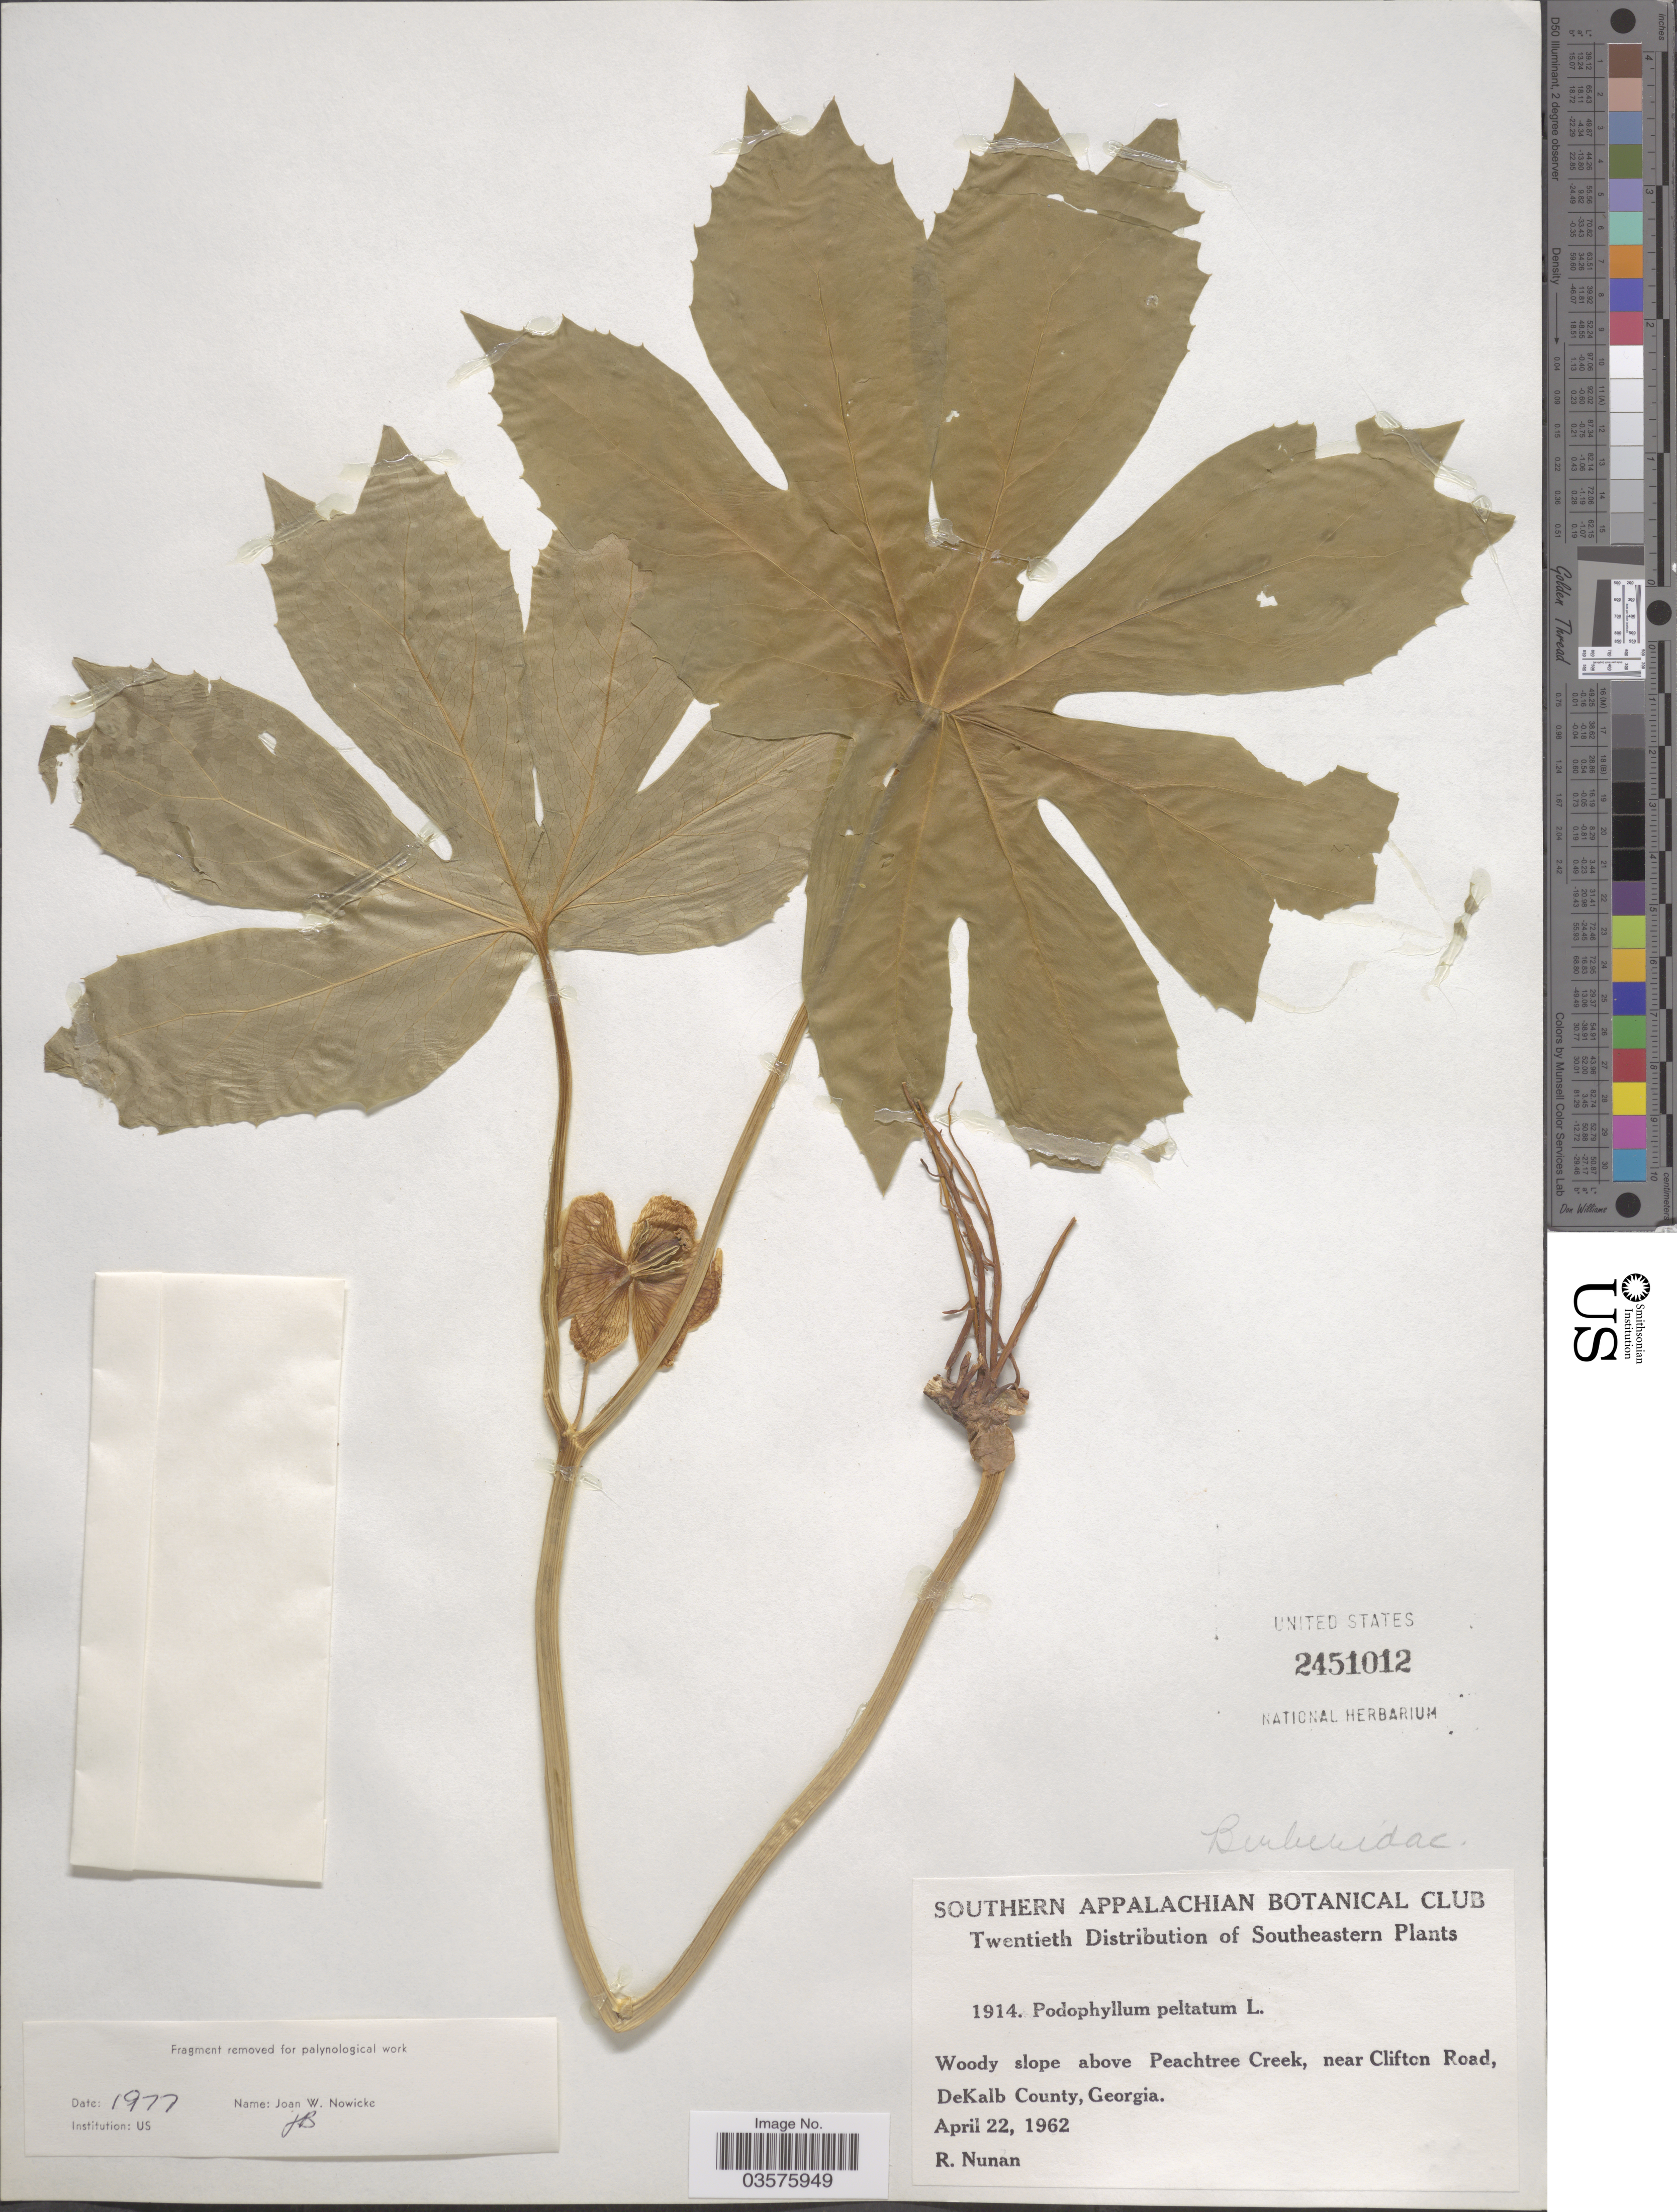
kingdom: Plantae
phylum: Tracheophyta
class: Magnoliopsida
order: Ranunculales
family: Berberidaceae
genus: Podophyllum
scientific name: Podophyllum peltatum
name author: L.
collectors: P. Nunan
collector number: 1914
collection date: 1962-04-22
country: United States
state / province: Georgia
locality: Southern Appalachian Botanical Club. [unsure placement] Woody slope above Peachtree Creek, near Clifton Road, DeKalb County.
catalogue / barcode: US 2451012